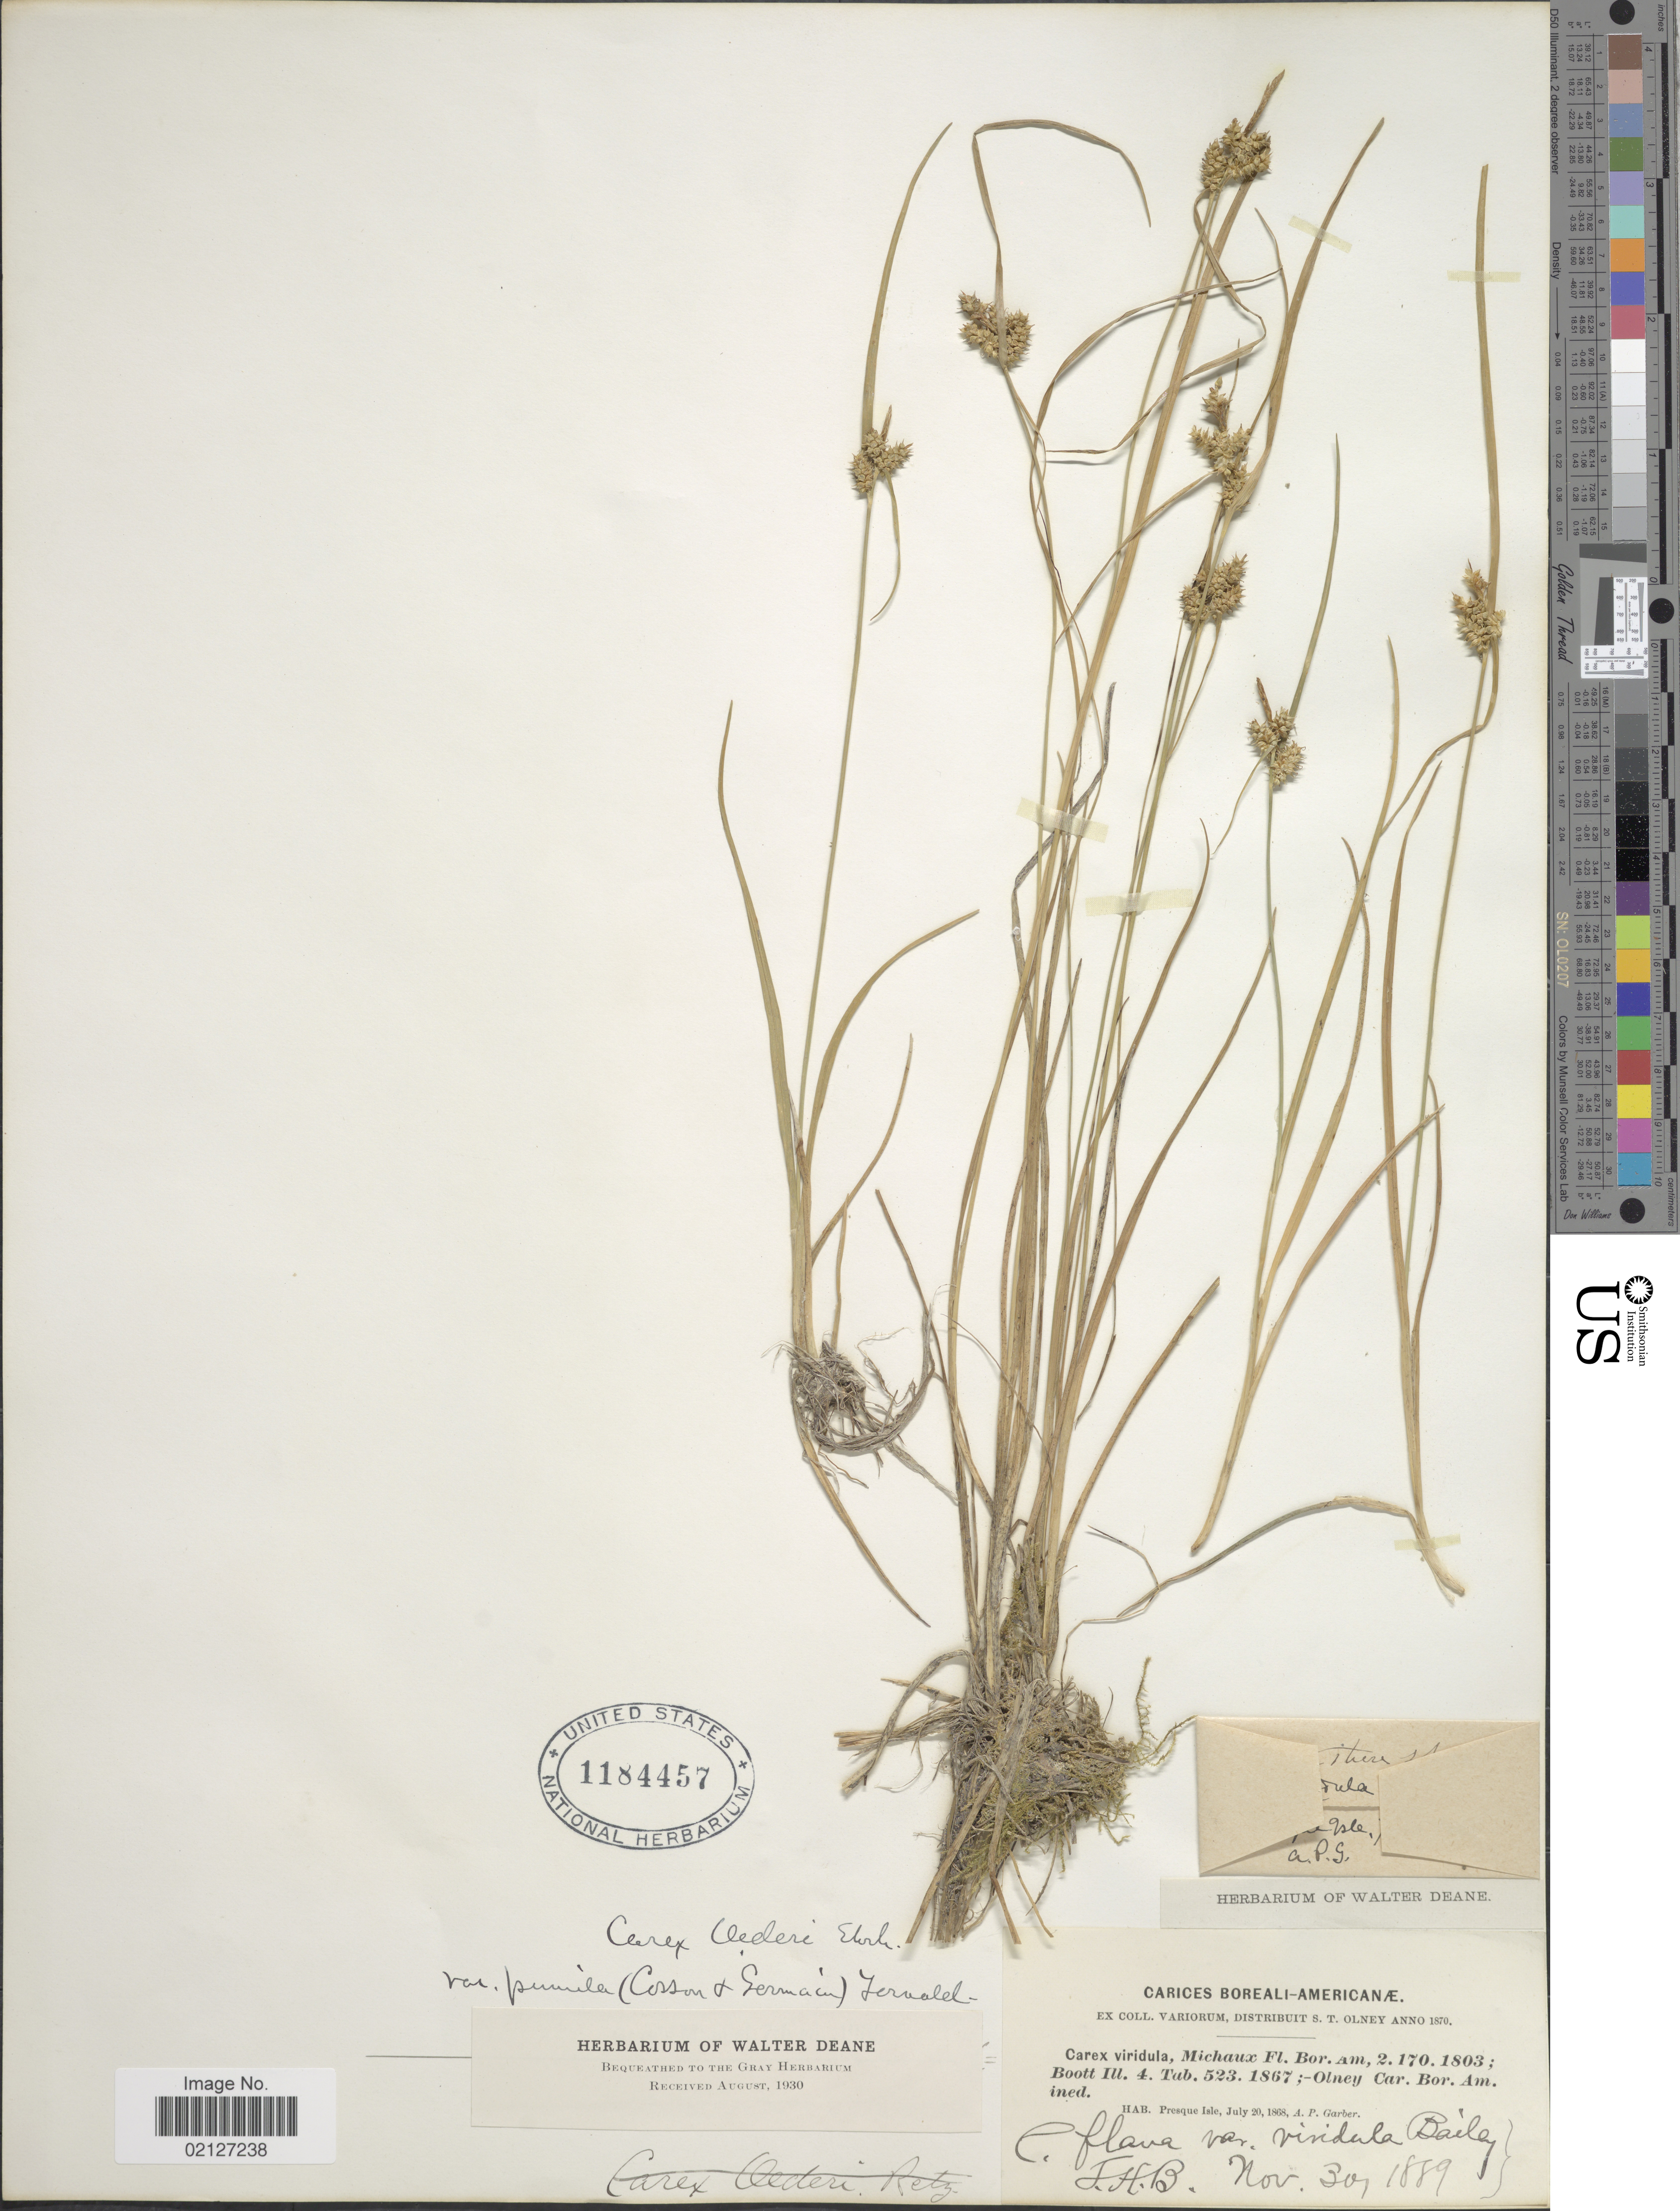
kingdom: Plantae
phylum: Tracheophyta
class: Liliopsida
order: Poales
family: Cyperaceae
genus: Carex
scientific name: Carex oederi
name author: Retz.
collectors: A. P. Garber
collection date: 1889-11-30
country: United States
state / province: New York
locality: Presque Isle, Carices Boreali-Americanae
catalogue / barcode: US 1184457